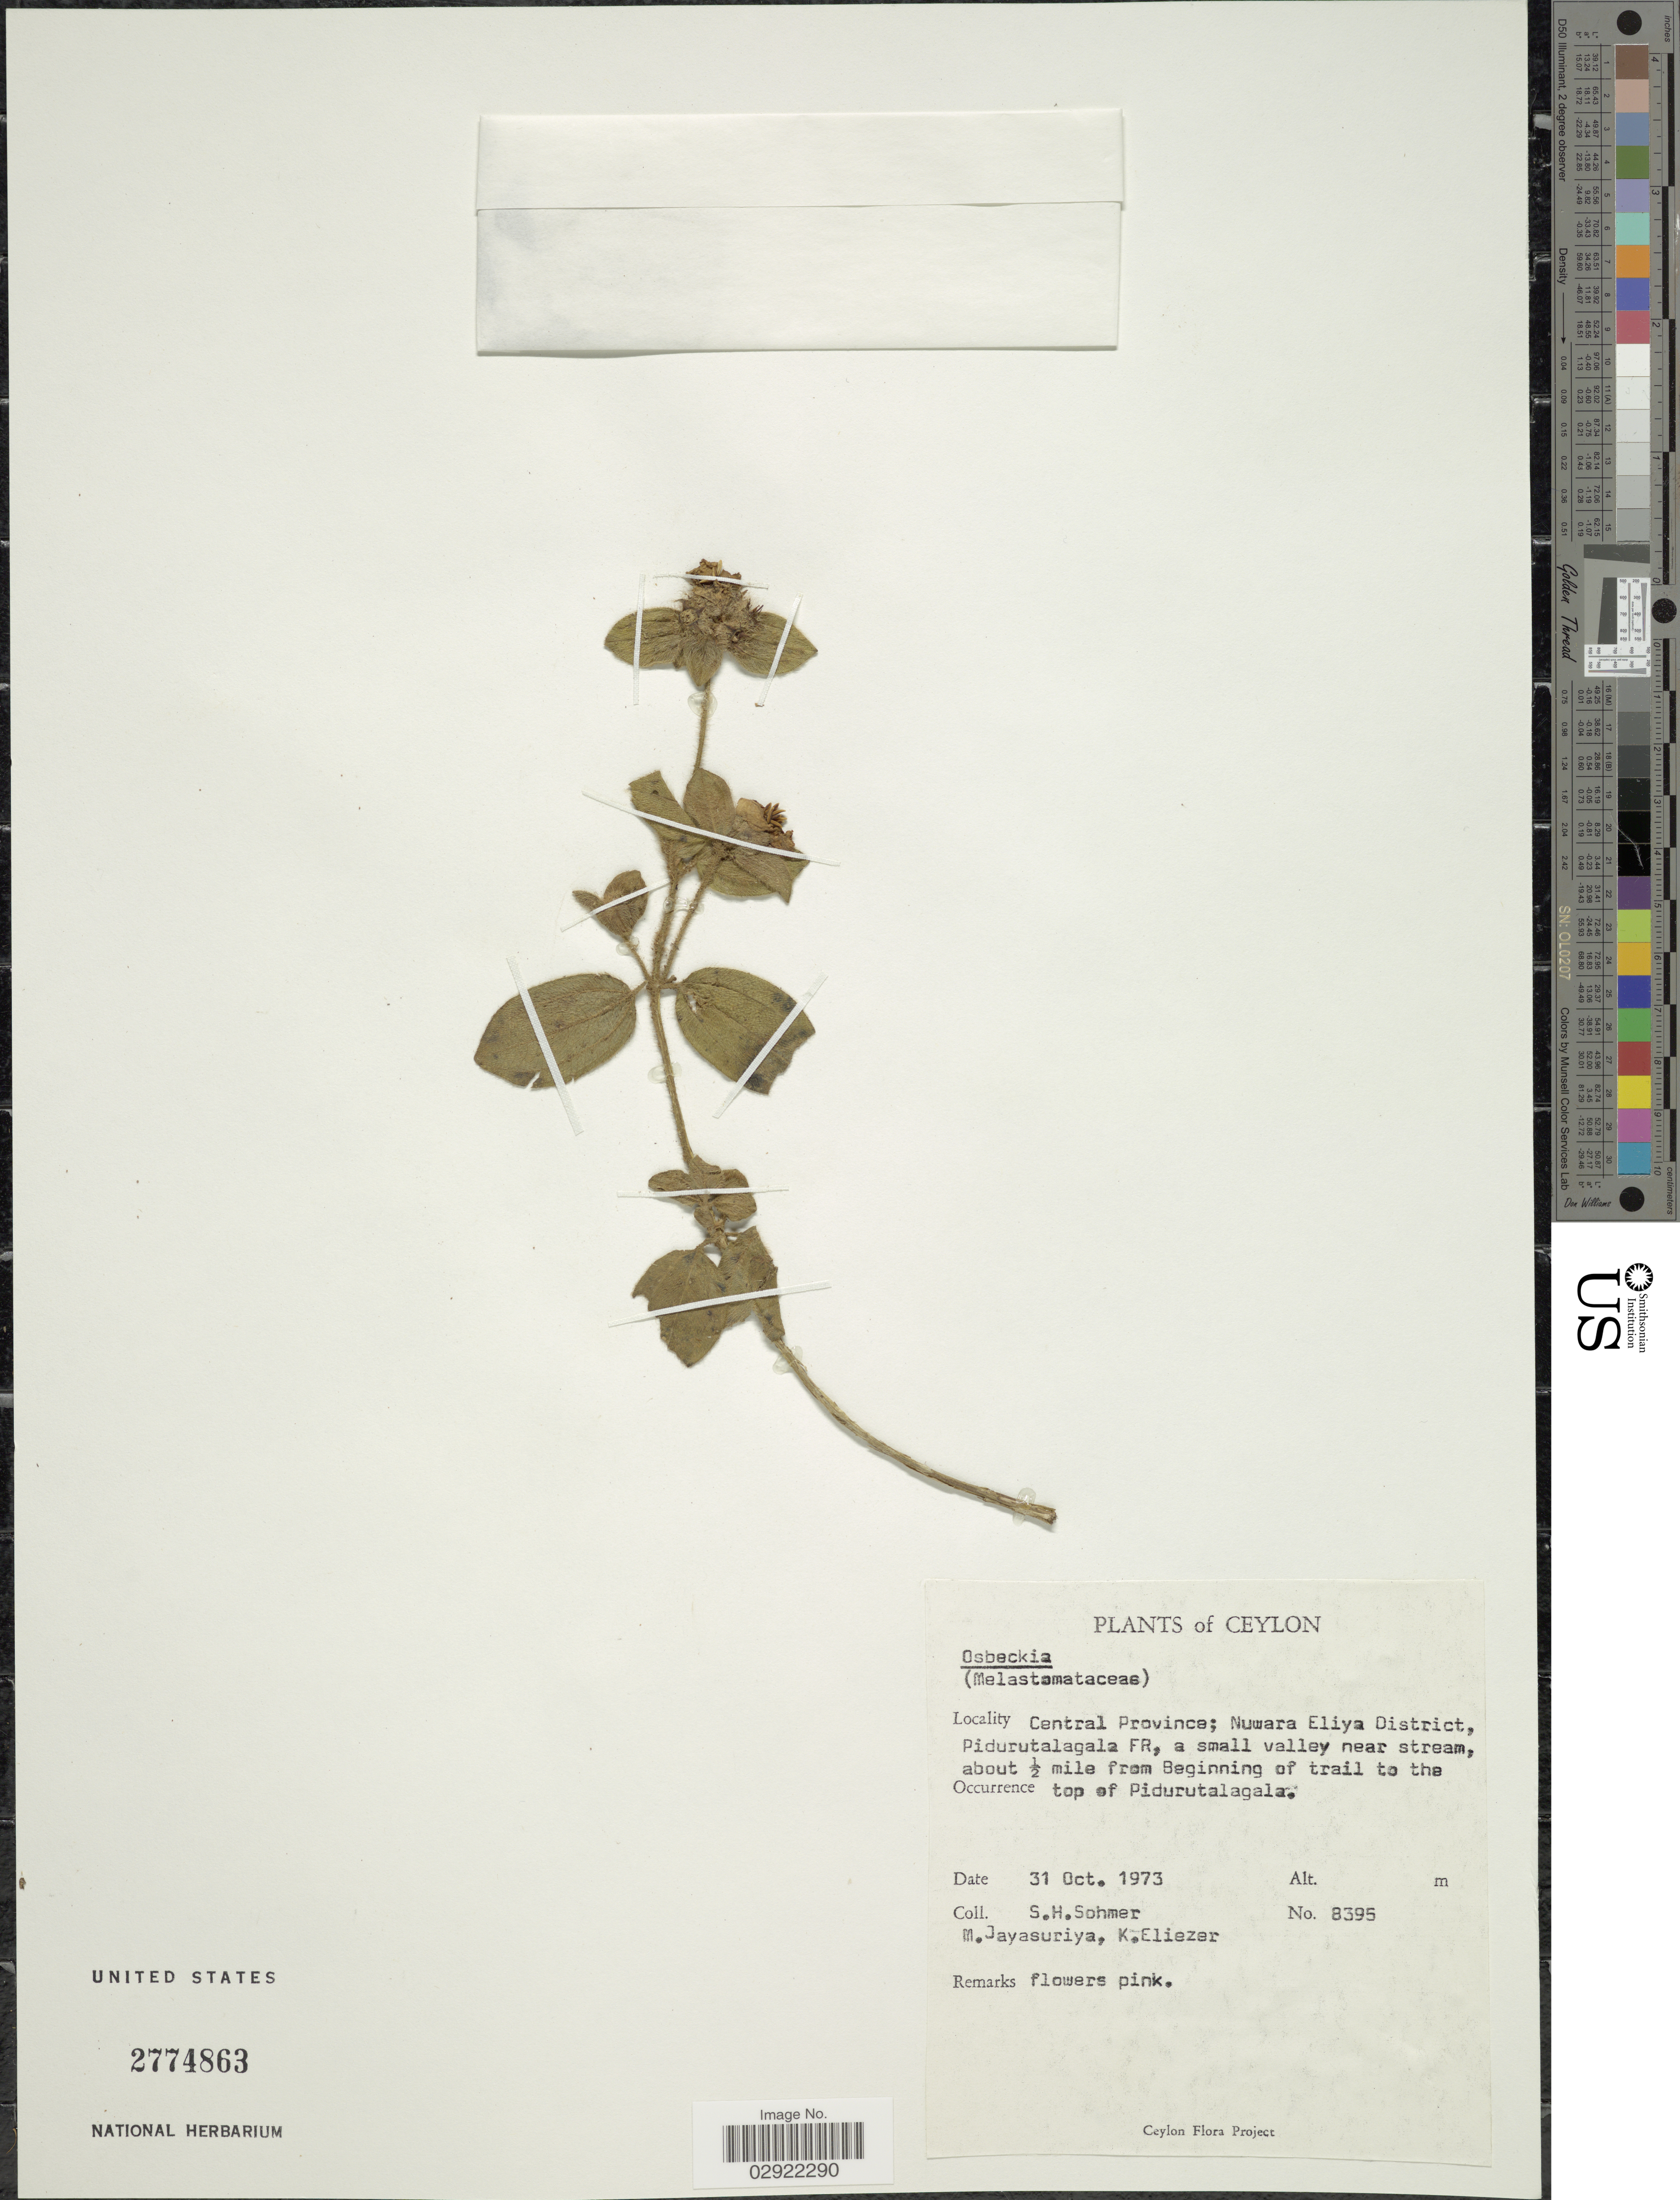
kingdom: Plantae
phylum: Tracheophyta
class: Magnoliopsida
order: Myrtales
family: Melastomataceae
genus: Osbeckia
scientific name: Osbeckia sp.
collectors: S. H. Sohmer, M. Jayasuriya & K. Eliezer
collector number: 8395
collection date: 1973-10-31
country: Sri Lanka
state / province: Central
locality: Ceylon. Nuwara Eliya District, Pidurutalagala FR, a small valley near stream, about ½ mile from Beginning of trail to the top of Pidurutalagala.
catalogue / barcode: US 2774863